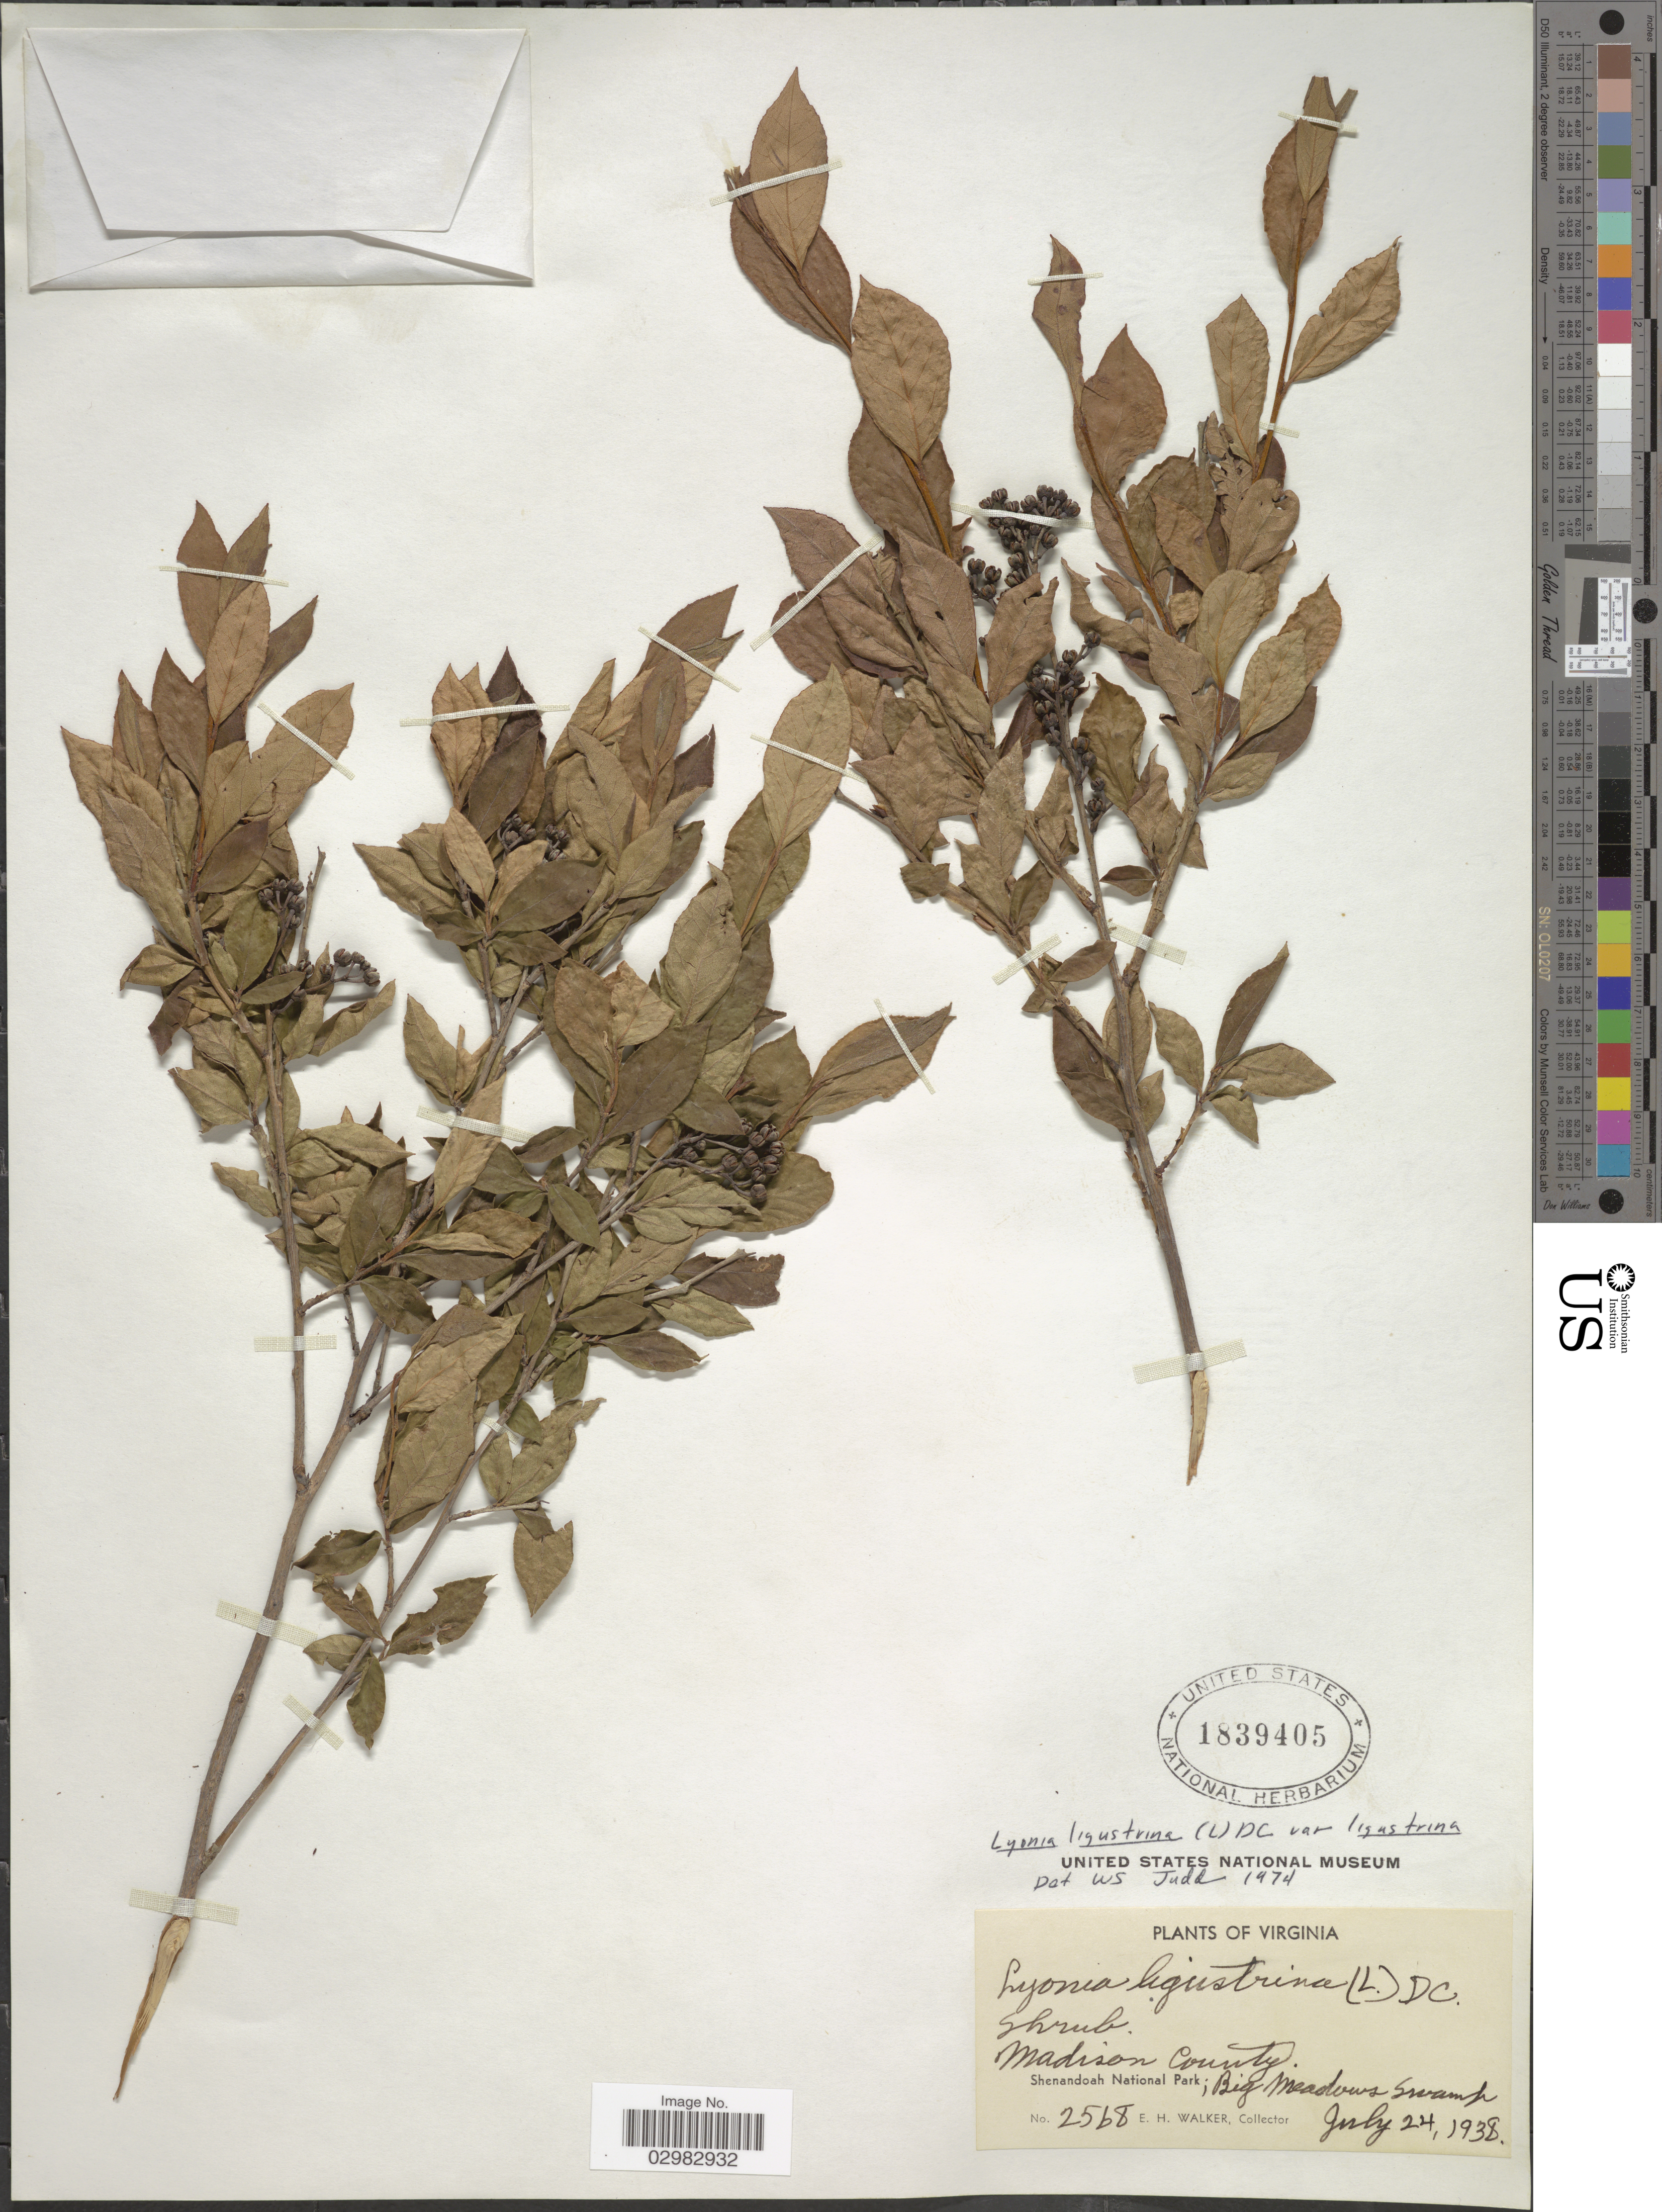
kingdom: Plantae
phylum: Tracheophyta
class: Magnoliopsida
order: Ericales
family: Ericaceae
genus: Lyonia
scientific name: Lyonia ligustrina var. ligustrina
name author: (L.) DC.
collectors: E. H. Walker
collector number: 2568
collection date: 1938-07-24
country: United States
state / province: Virginia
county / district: Madison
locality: Shenandoah National Park; Big Meadows Swamp.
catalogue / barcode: US 1839405